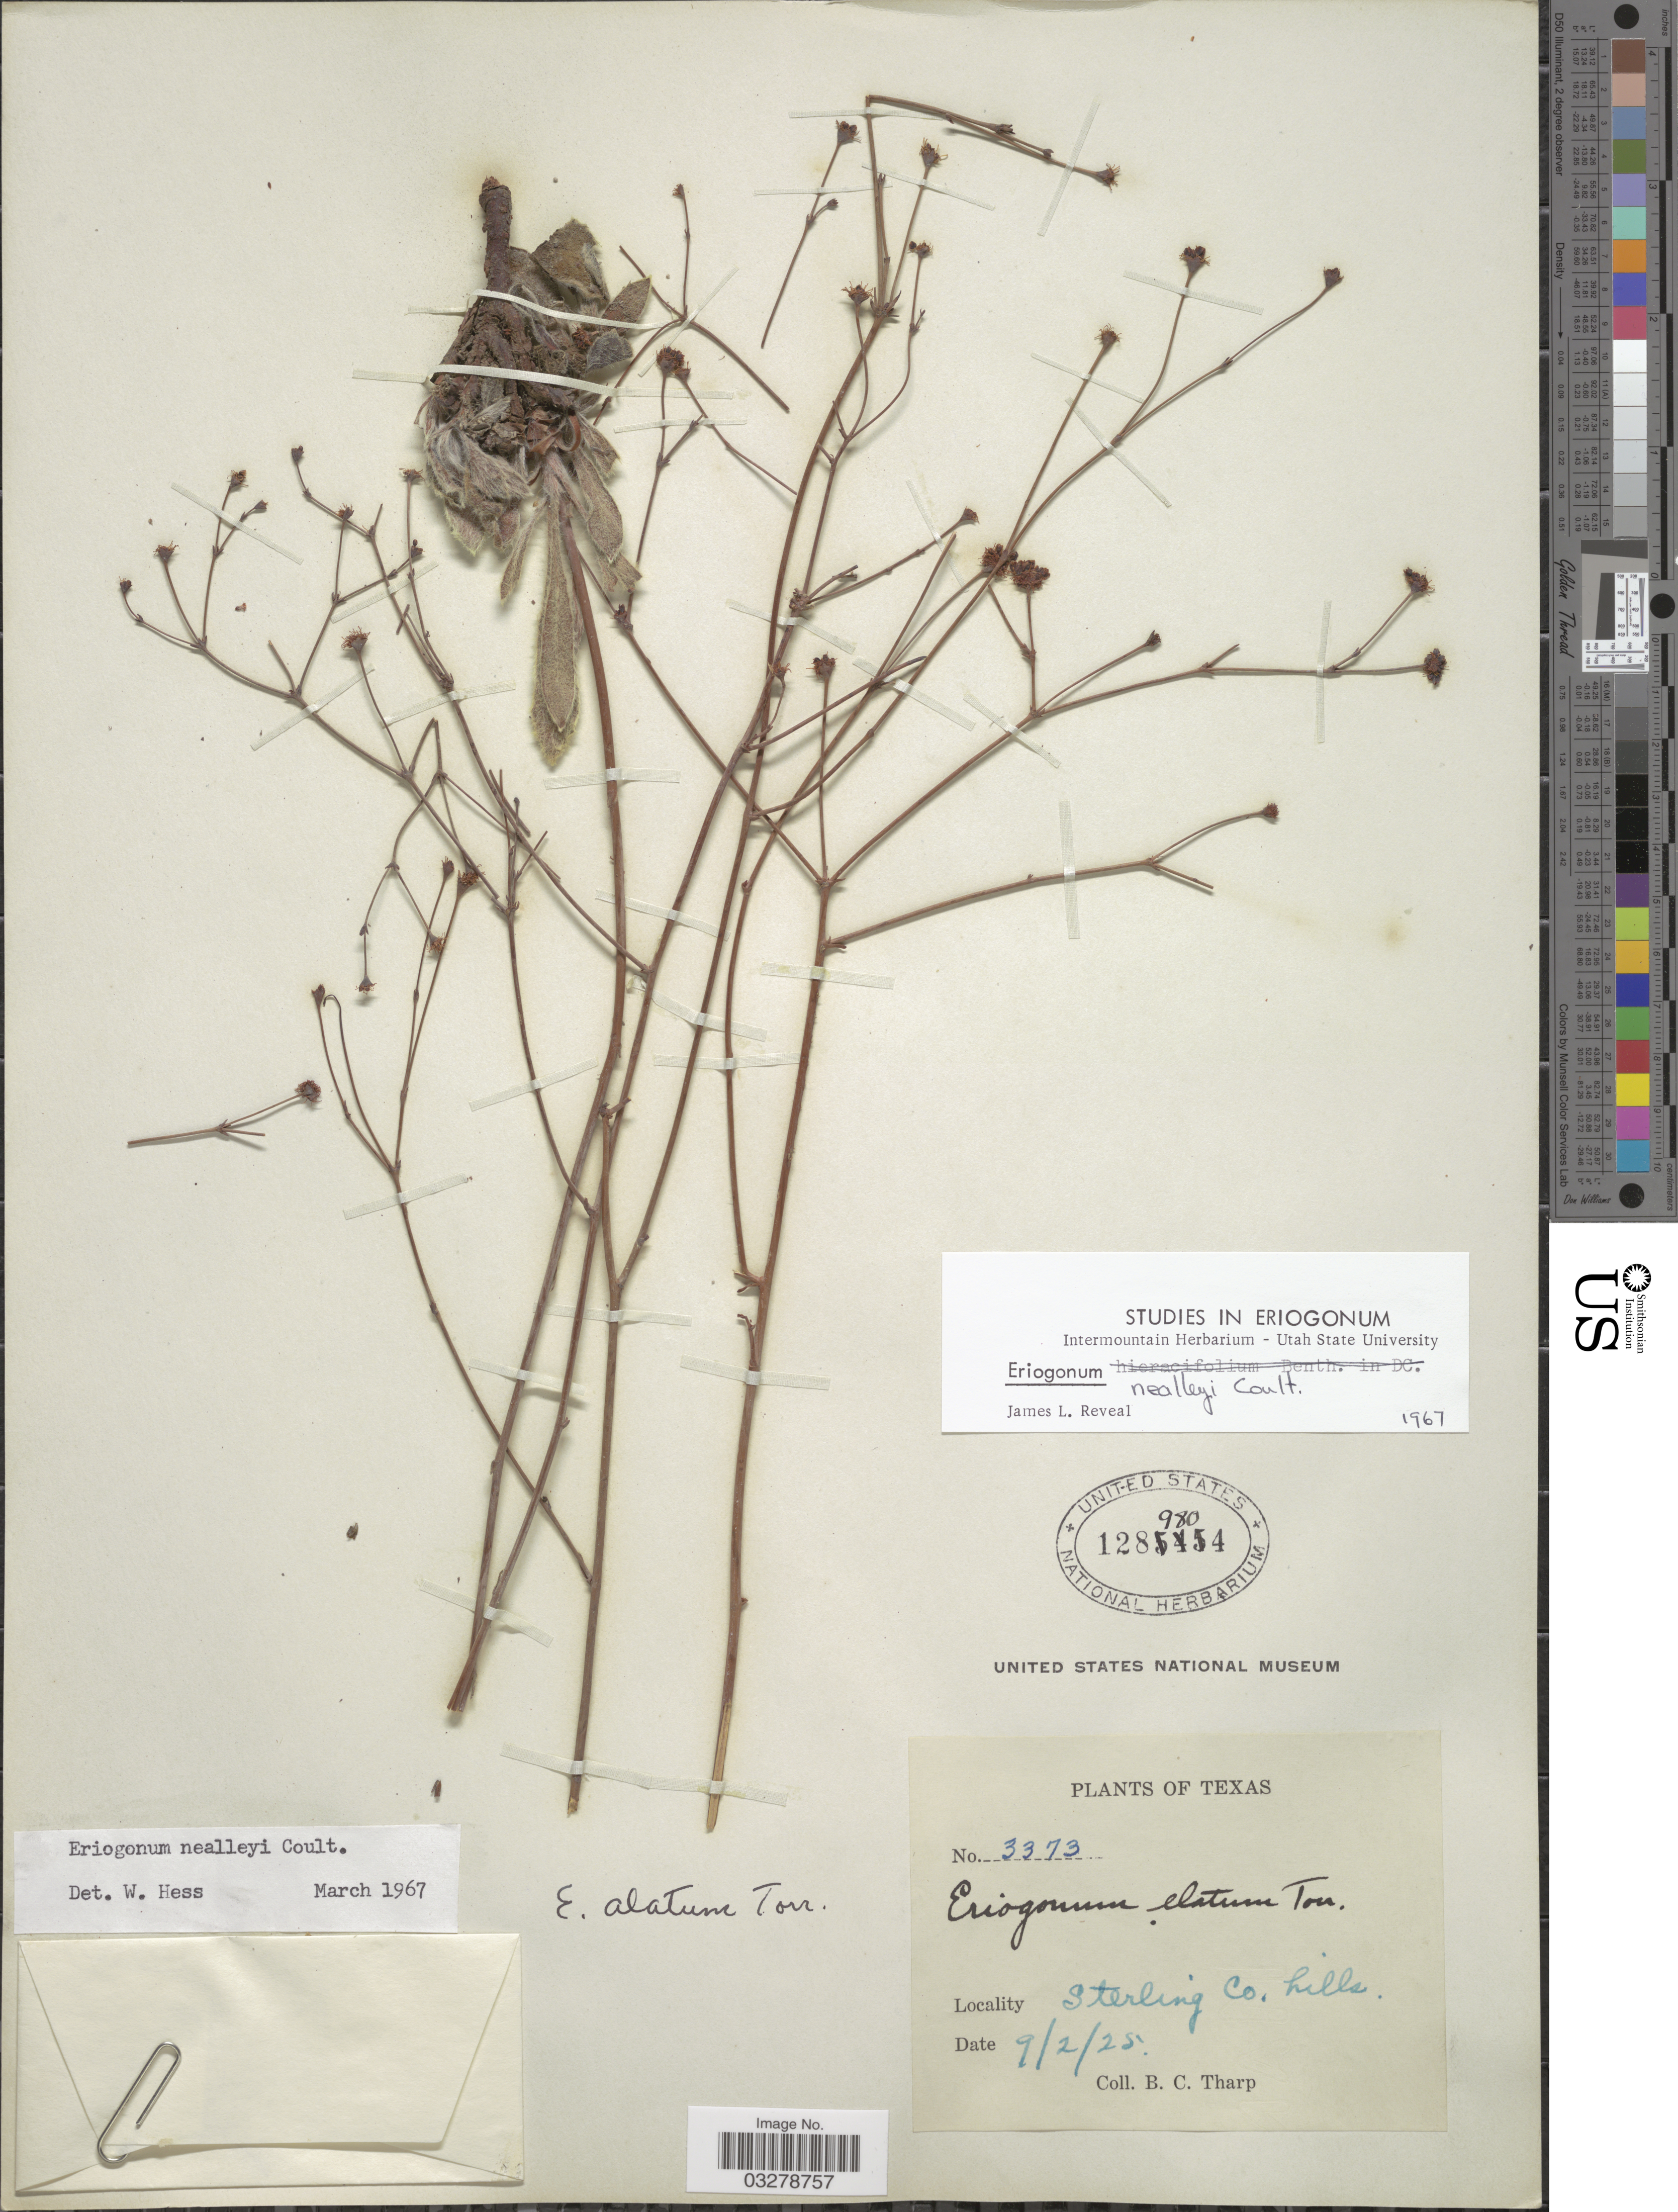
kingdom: Plantae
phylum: Tracheophyta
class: Magnoliopsida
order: Caryophyllales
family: Polygonaceae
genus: Eriogonum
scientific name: Eriogonum nealleyi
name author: J.M. Coult.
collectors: B. C. Tharp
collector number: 3373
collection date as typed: Transcribed d/m/y: 2/9/25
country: United States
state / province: Texas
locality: Sterling Co. hills.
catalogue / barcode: US 1289804